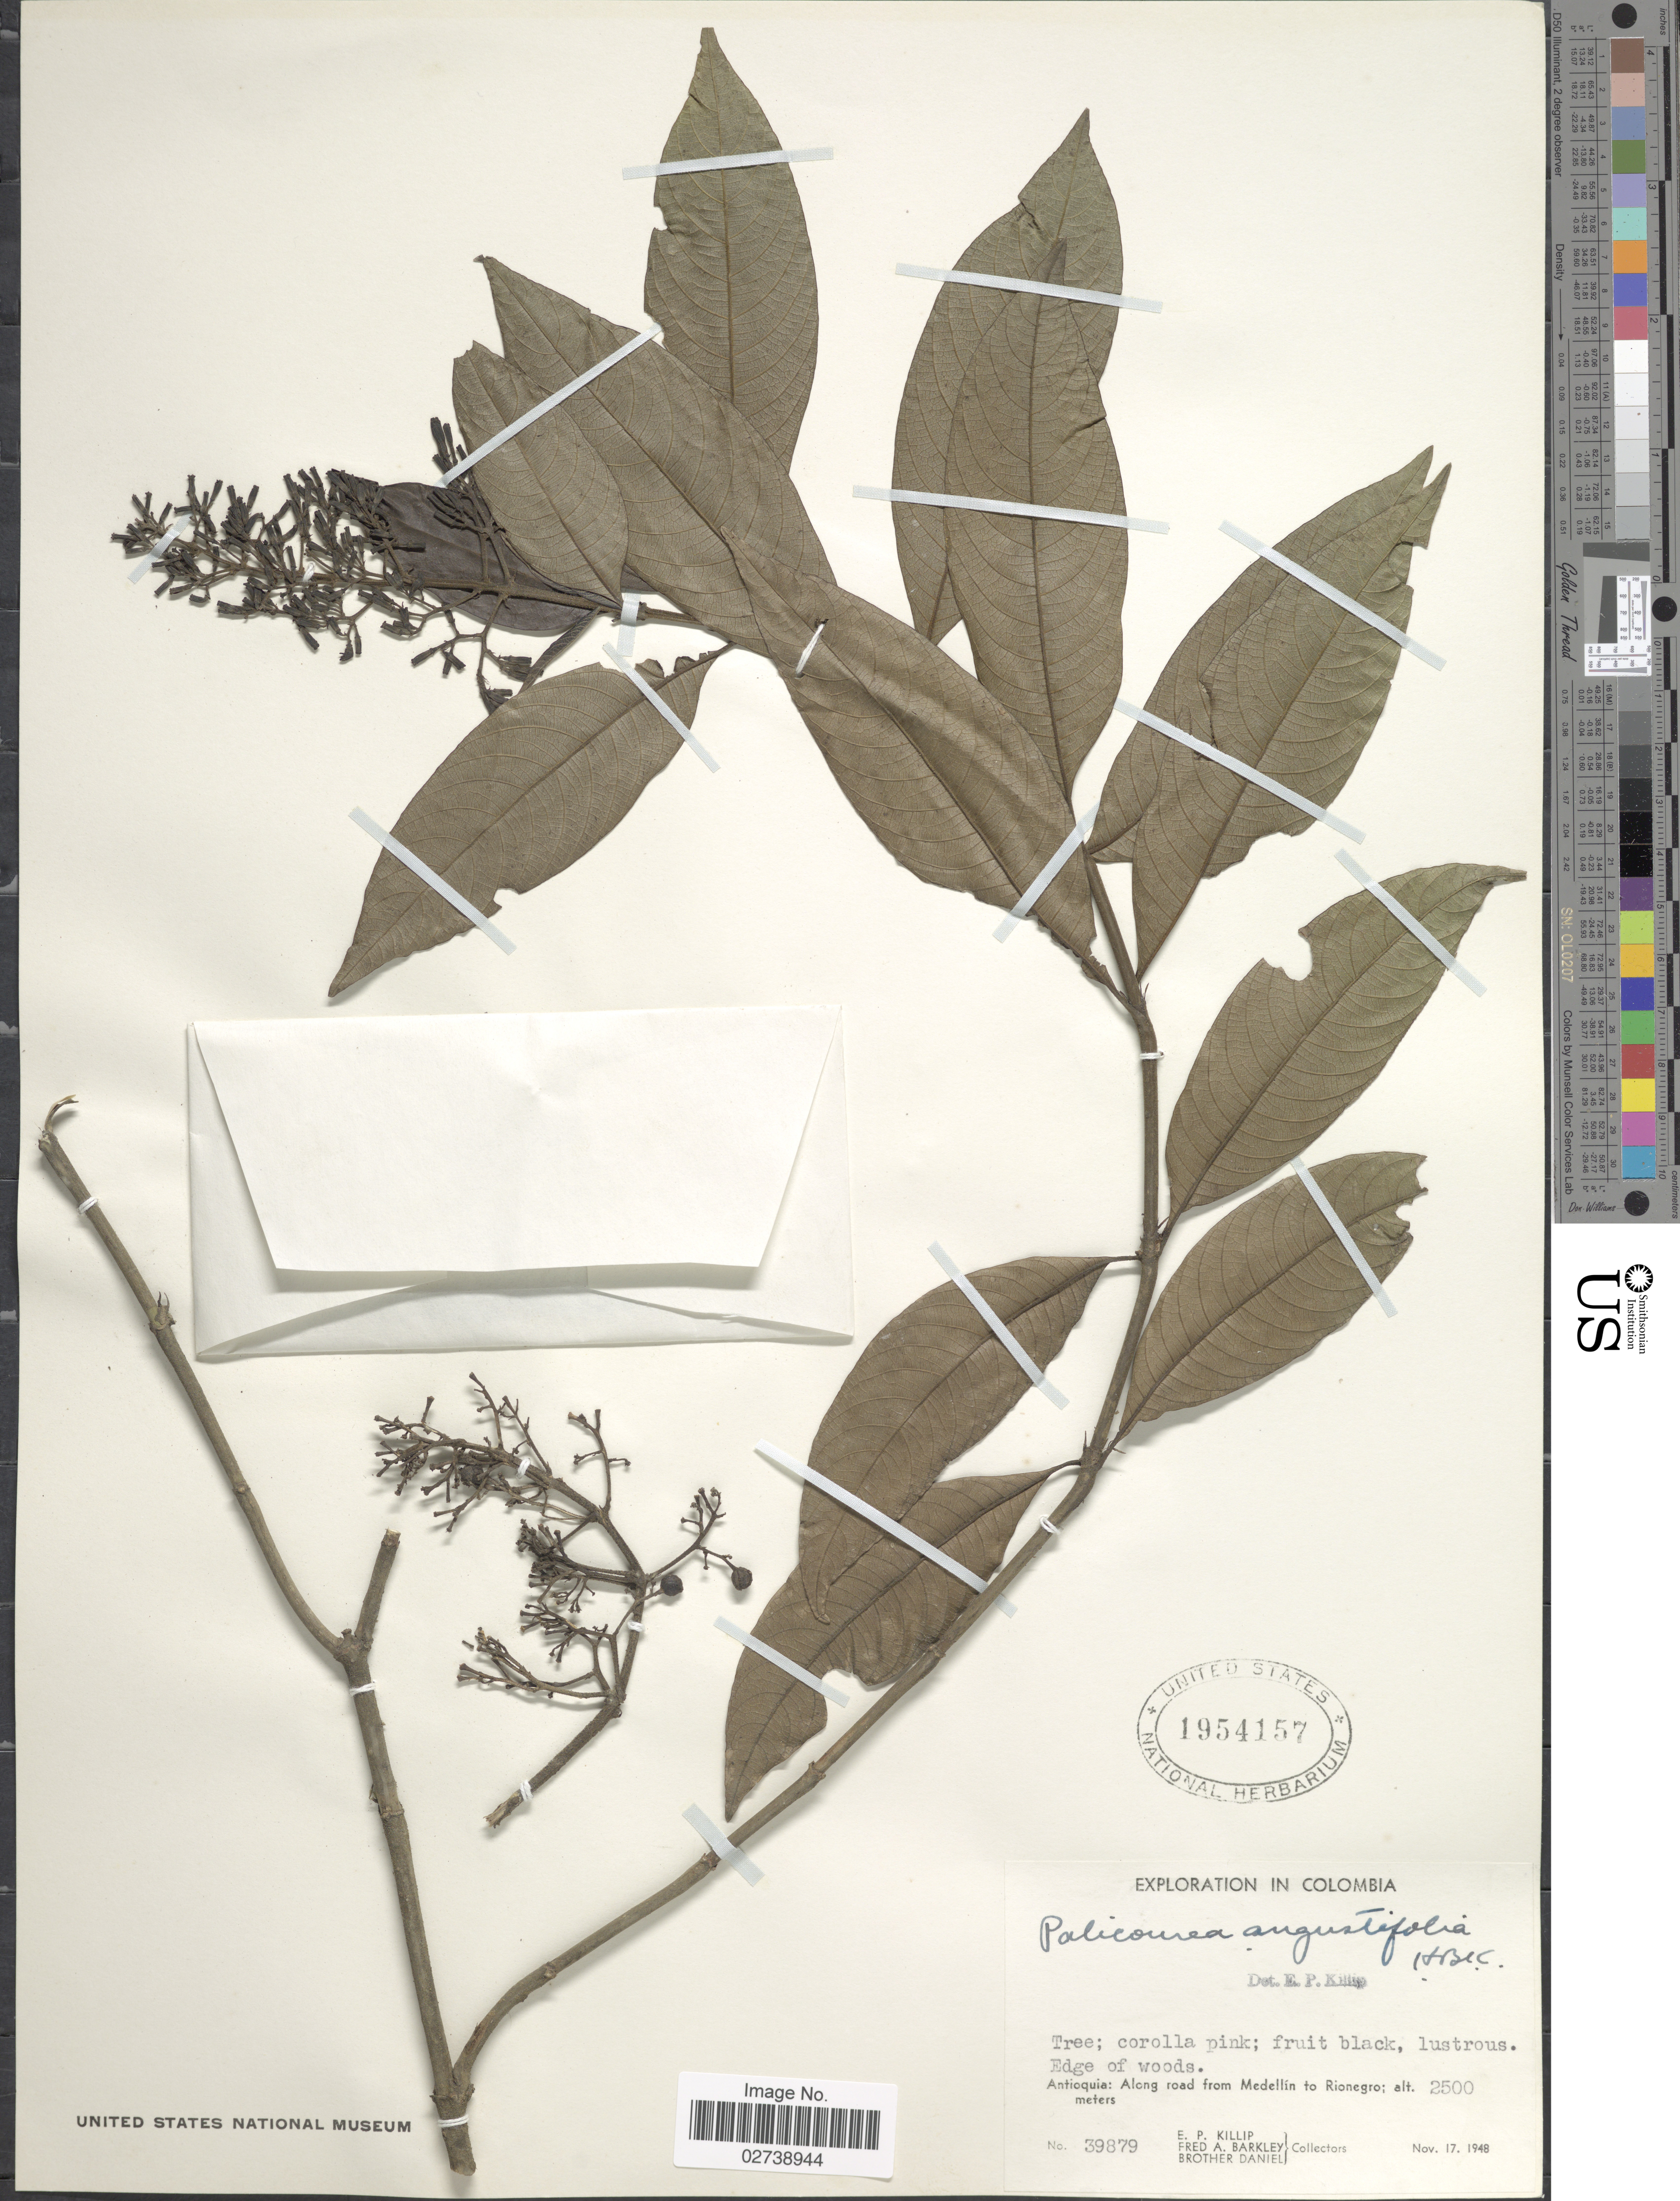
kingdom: Plantae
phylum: Tracheophyta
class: Magnoliopsida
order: Gentianales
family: Rubiaceae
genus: Palicourea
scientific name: Palicourea angustifolia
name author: Kunth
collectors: E. P. Killip, F. A. Barkley & Bro. Daniel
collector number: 39879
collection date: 1948-11-17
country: Colombia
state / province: Antioquia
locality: Antioquia: Along road from Medellin to Rionegro. Edge of woods.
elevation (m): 2500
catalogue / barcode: US 1954157